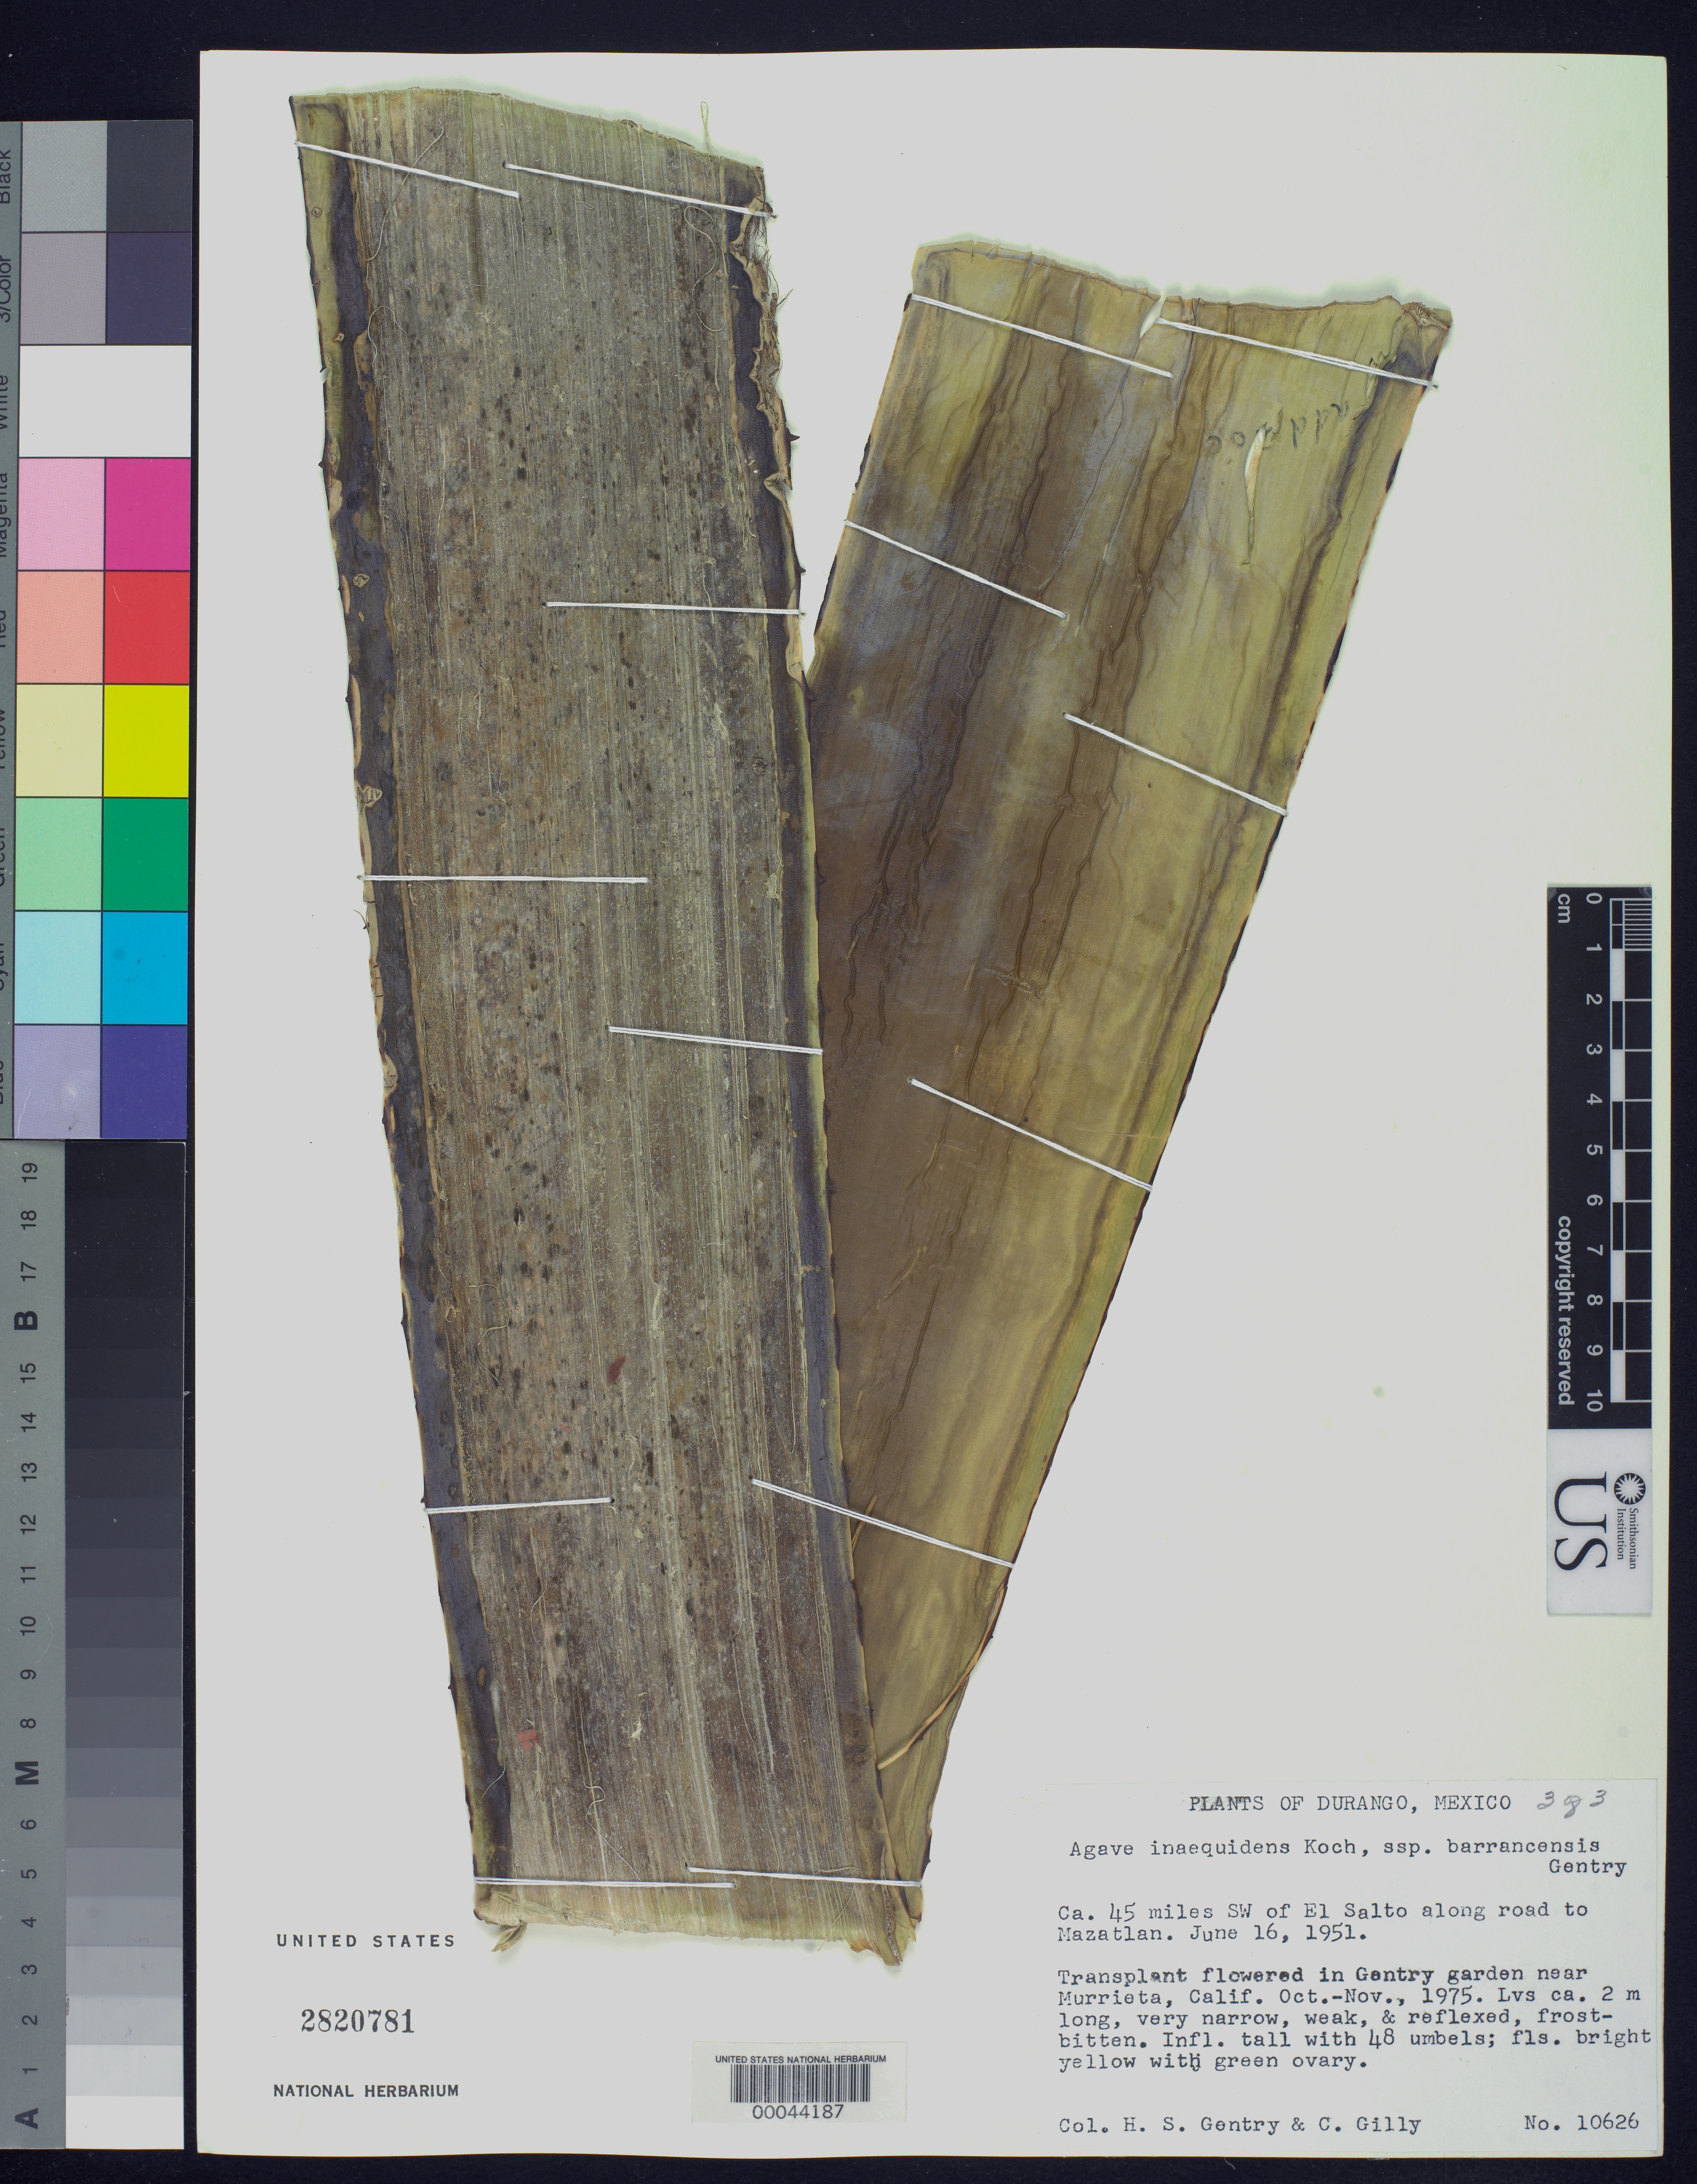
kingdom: Plantae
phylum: Tracheophyta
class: Liliopsida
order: Asparagales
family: Asparagaceae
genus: Agave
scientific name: Agave inaequidens subsp. barrancensis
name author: Gentry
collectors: H. S. Gentry & C. Gilly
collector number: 10626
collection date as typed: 16 Jun 1951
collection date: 1951-06-16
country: Mexico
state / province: Durango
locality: Ca 45 mi SW of El Salto along road to Mazatlan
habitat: Gentry garden near murrieta, ca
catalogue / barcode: US 2820781